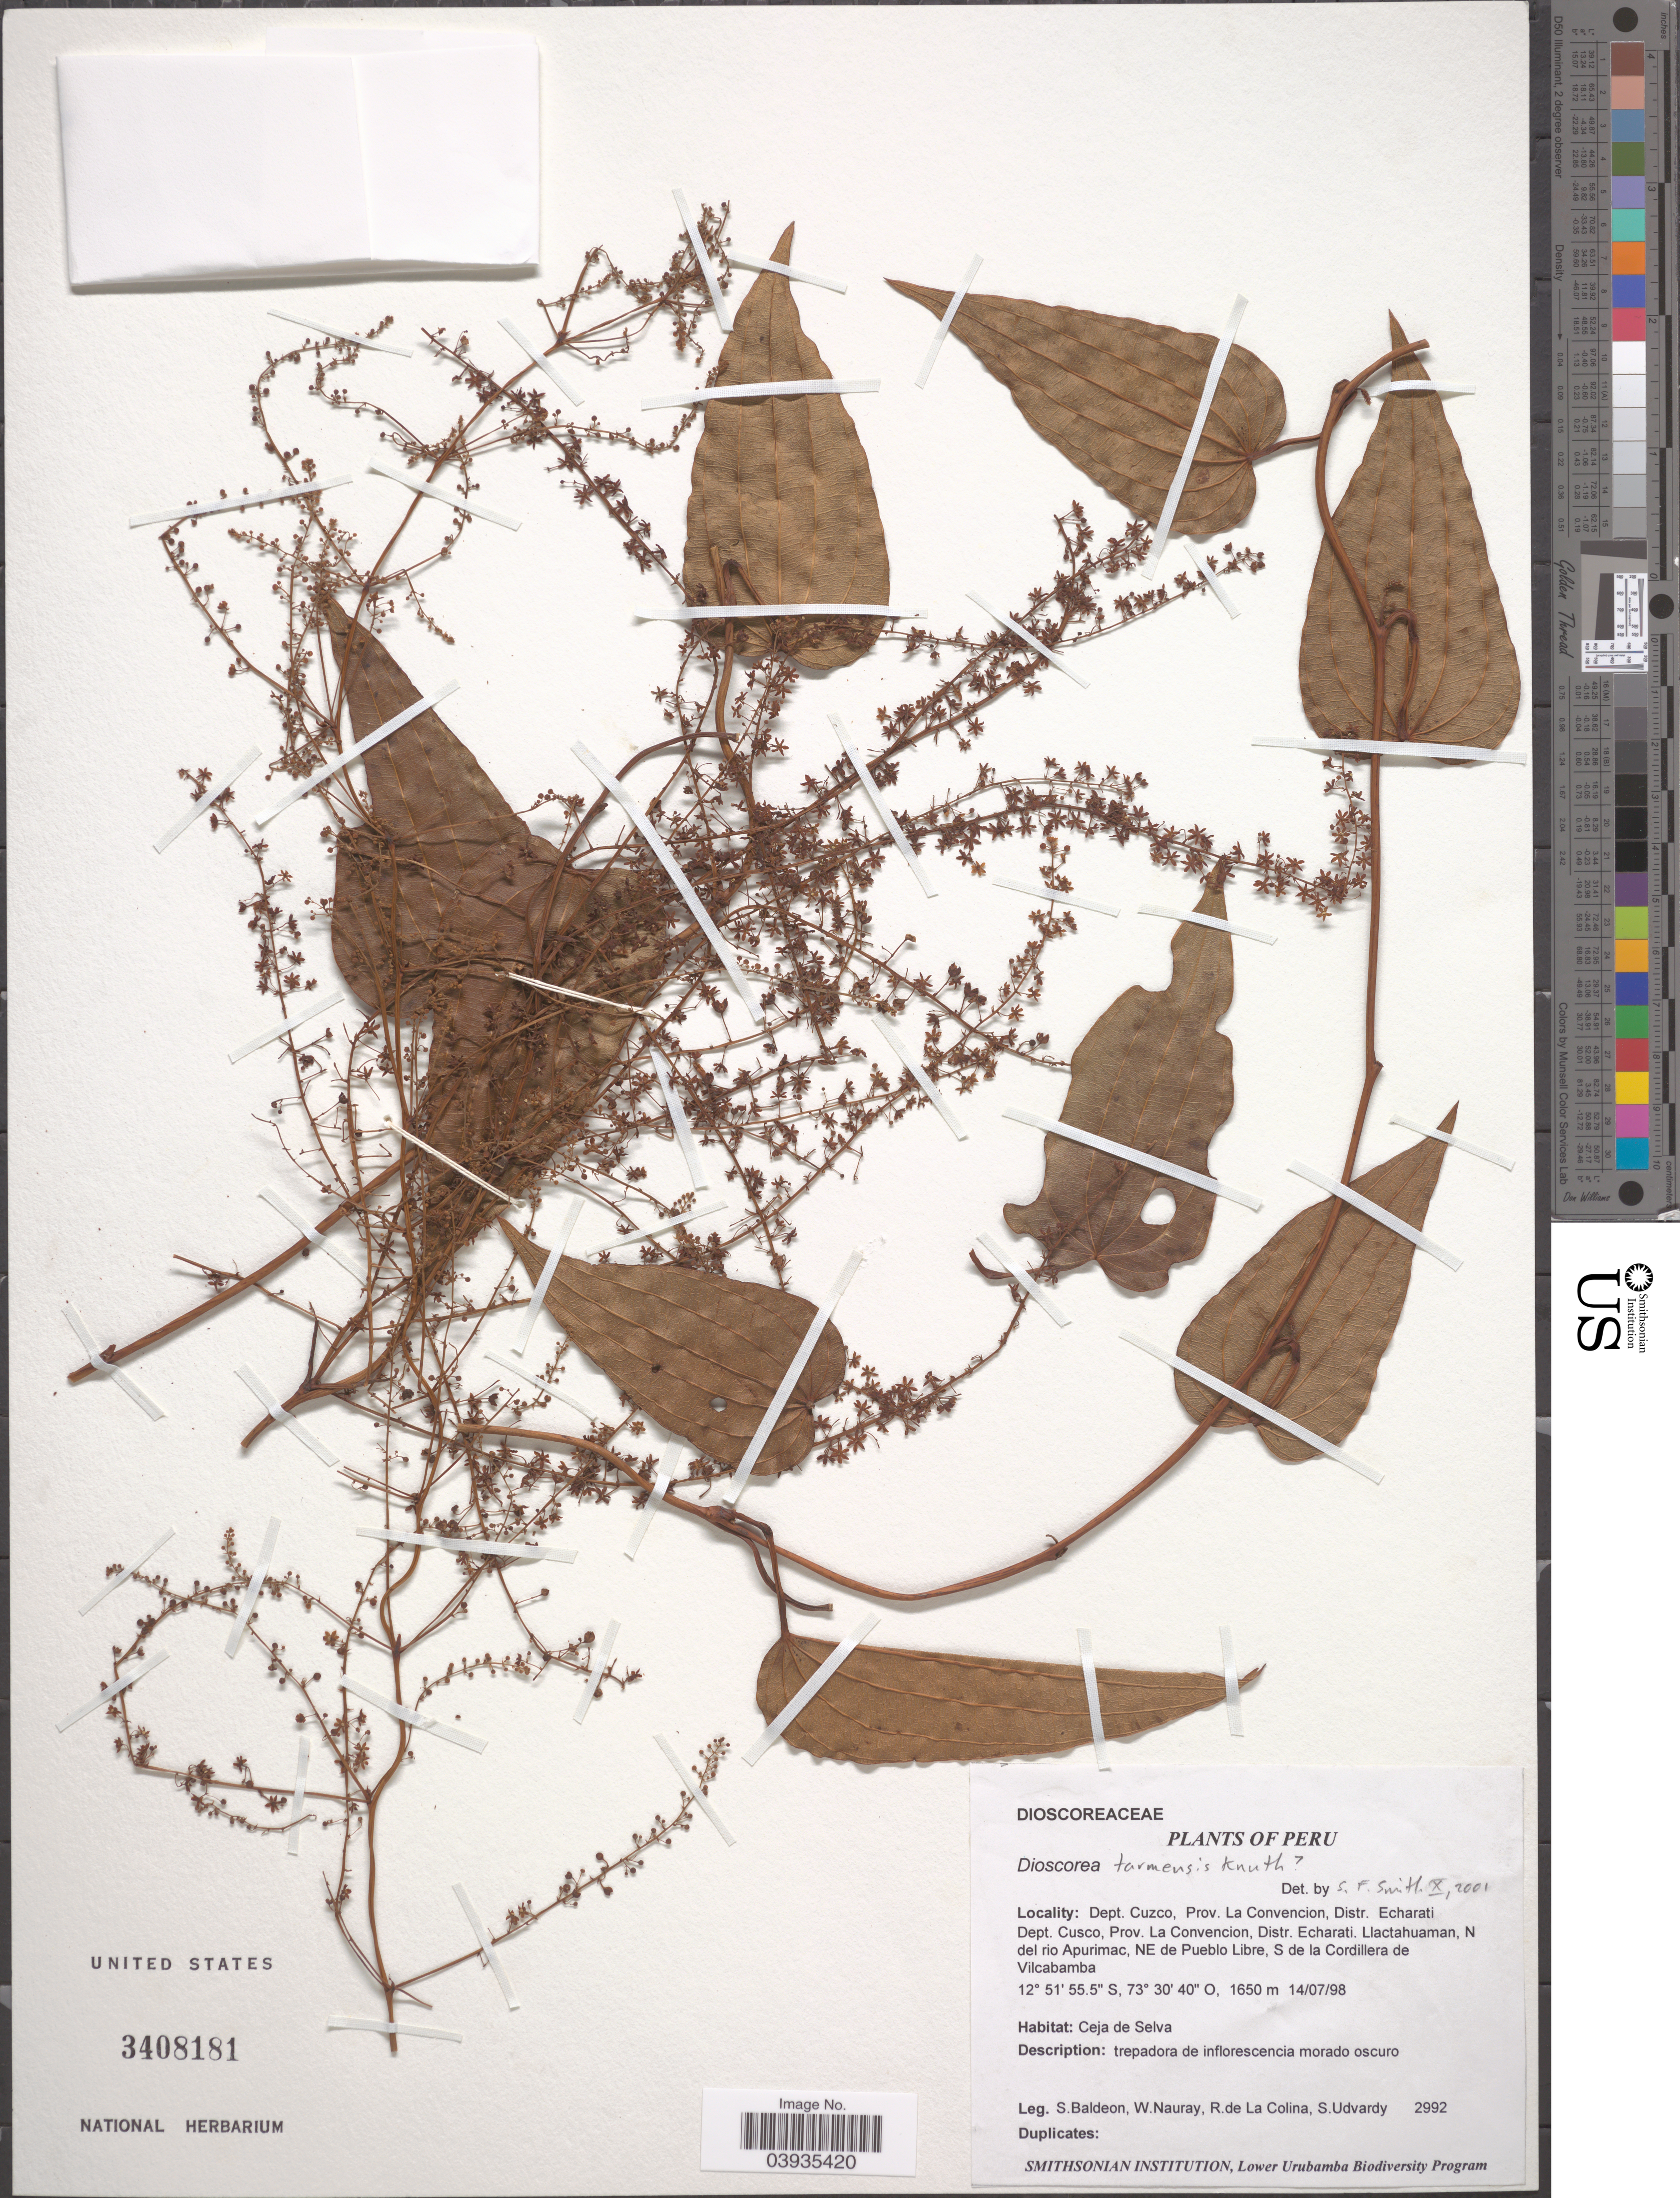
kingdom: Plantae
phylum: Tracheophyta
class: Liliopsida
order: Dioscoreales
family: Dioscoreaceae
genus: Dioscorea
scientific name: Dioscorea tarmensis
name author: R. Knuth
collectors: S. Baldeon, W. Nauray, R. de La Colina & S. Udvardy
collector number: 2992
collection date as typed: Transcribed d/m/y: 14/7/98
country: Peru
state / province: Cusco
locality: Dept. Cuzco, Prov. La Convencion, Distr. Echarati. Llactahuaman, N del rio Apurimac, NE de Pueblo Libre, S de la Cordillera de Vilcabamba.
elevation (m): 1650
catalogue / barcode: US 3408181